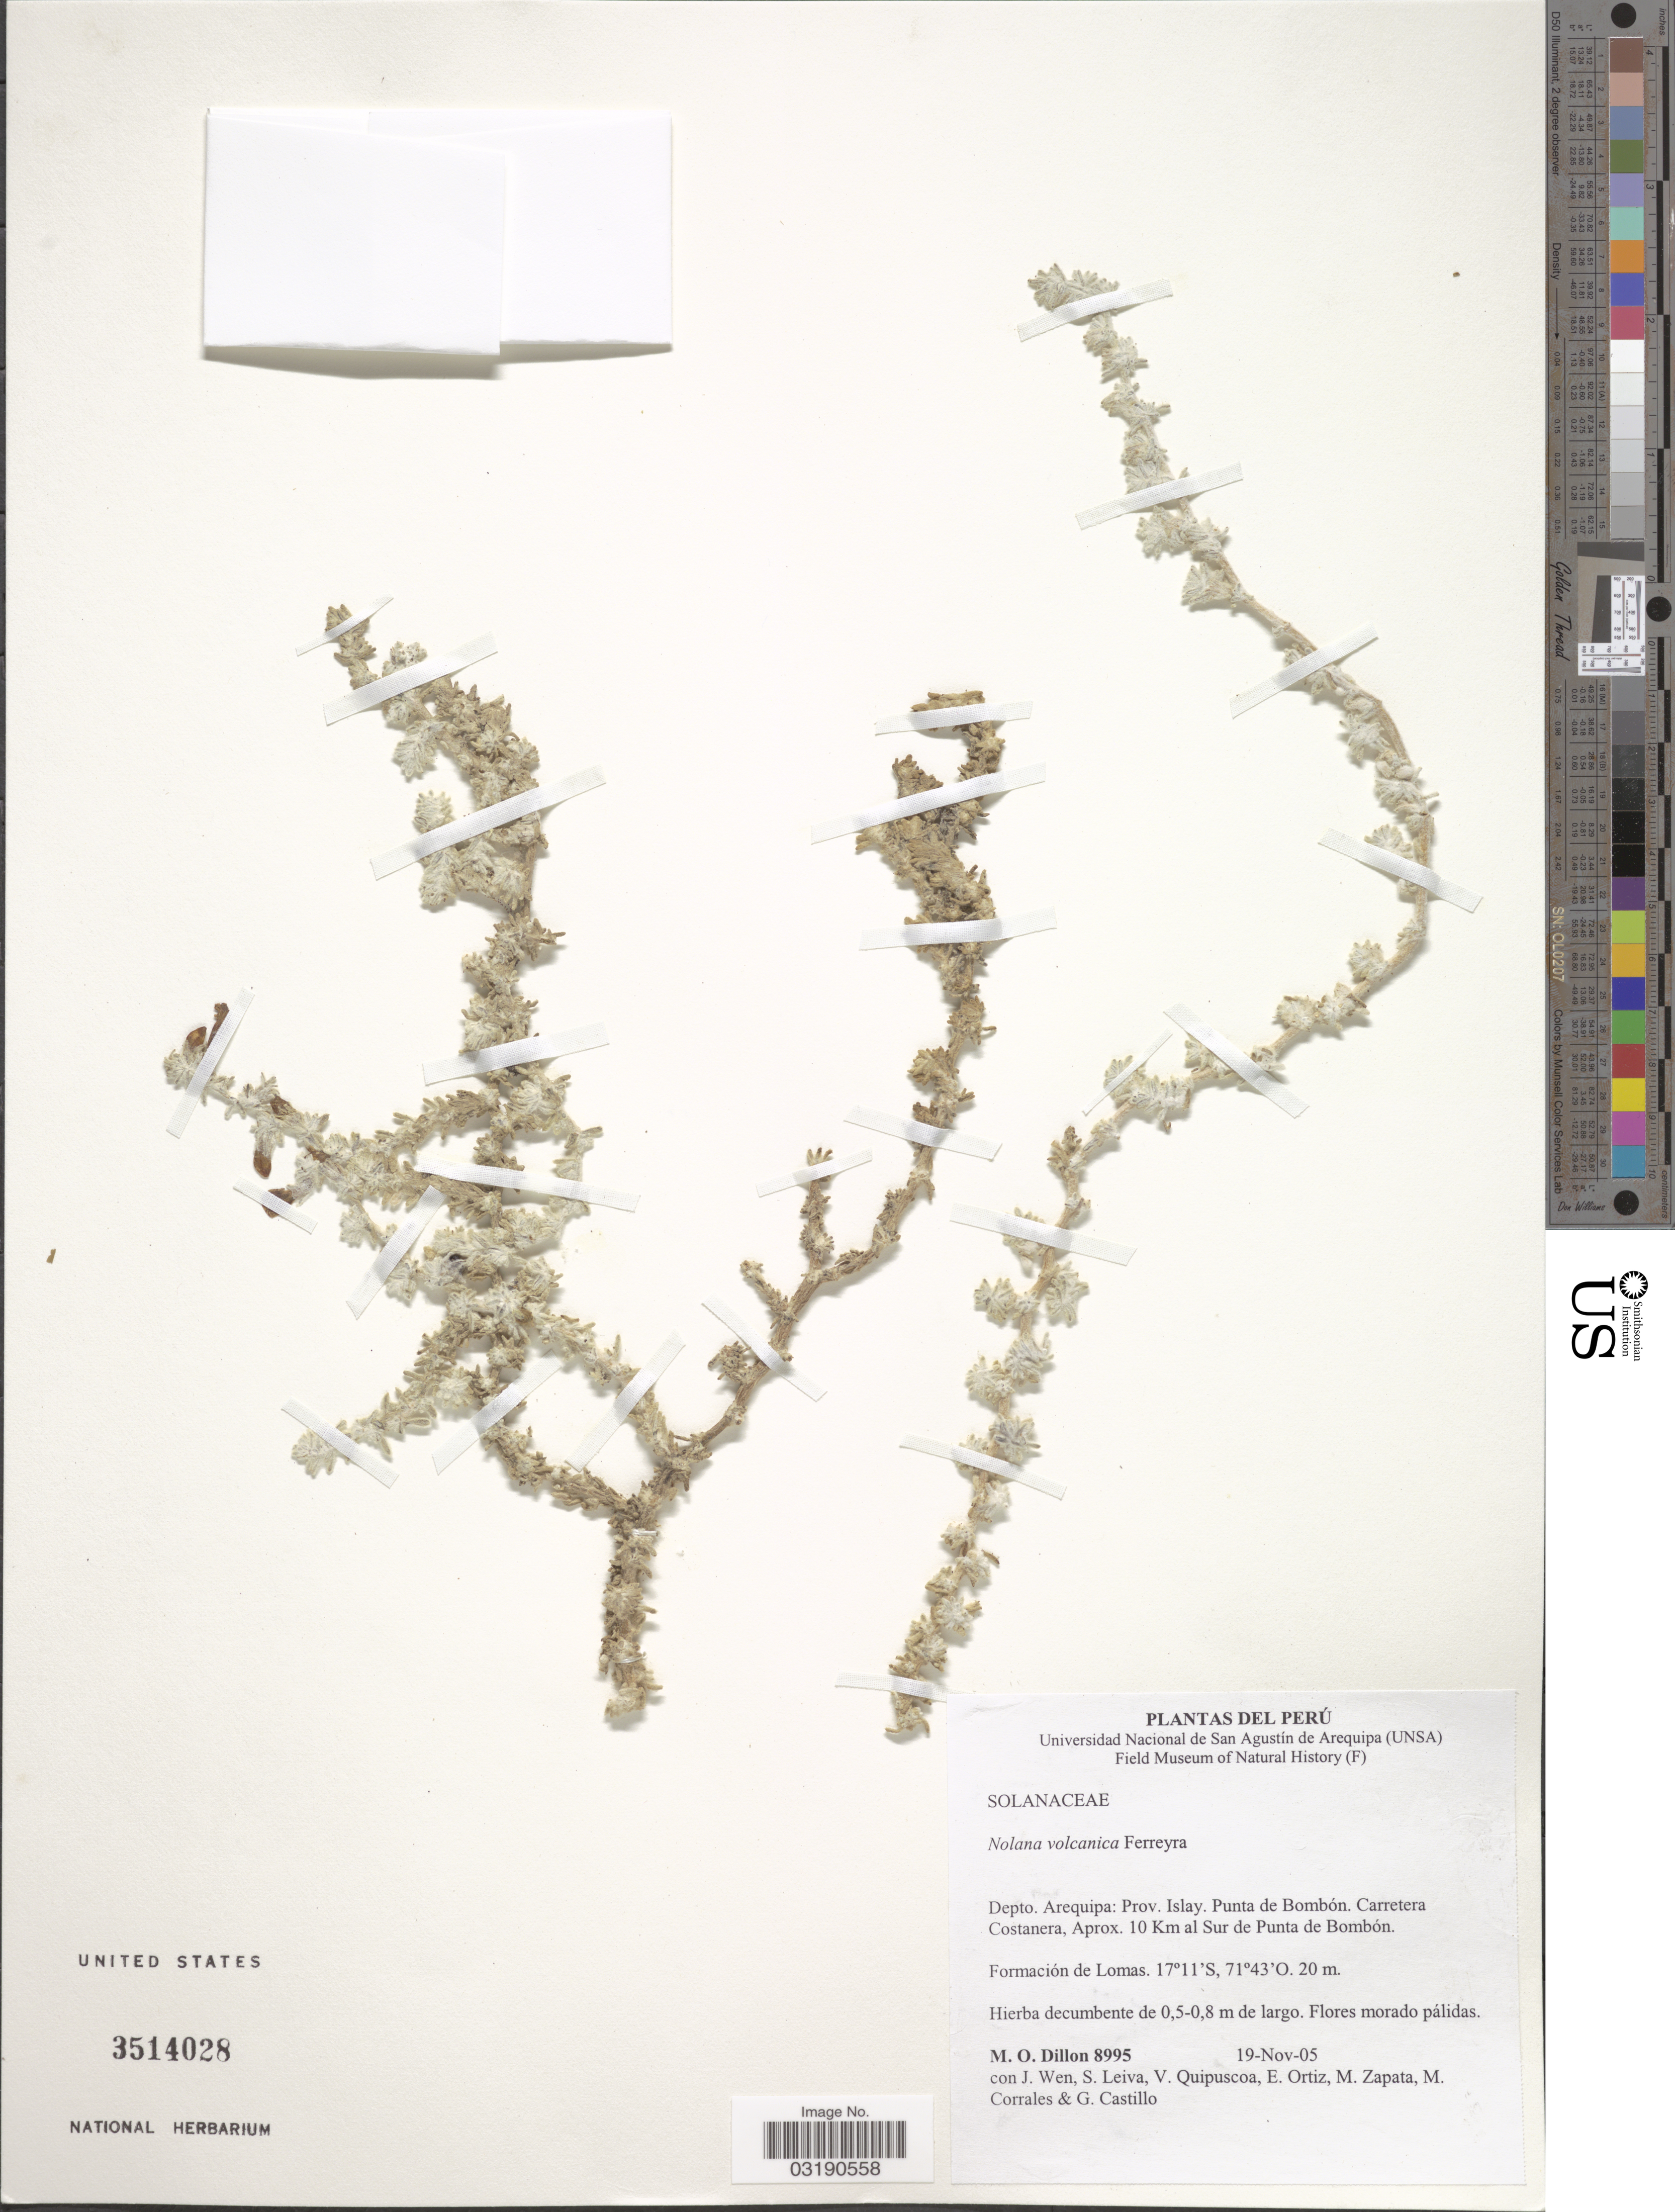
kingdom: Plantae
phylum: Tracheophyta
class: Magnoliopsida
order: Solanales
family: Solanaceae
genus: Nolana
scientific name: Nolana volcanica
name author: Ferreyra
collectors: M. O. Dillon, J. Wen, S. Leiva, V. Quipuscoa & et al.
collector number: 8995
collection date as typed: Transcribed d/m/y: 19/11/5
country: Peru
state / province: Arequipa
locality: Depto. Arequipa: Prov. Islay. Punta de Bombón. Carretera Costanera, Aprox. 10 Km al Sur de Punta de Bombón.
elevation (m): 20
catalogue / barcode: US 3514028